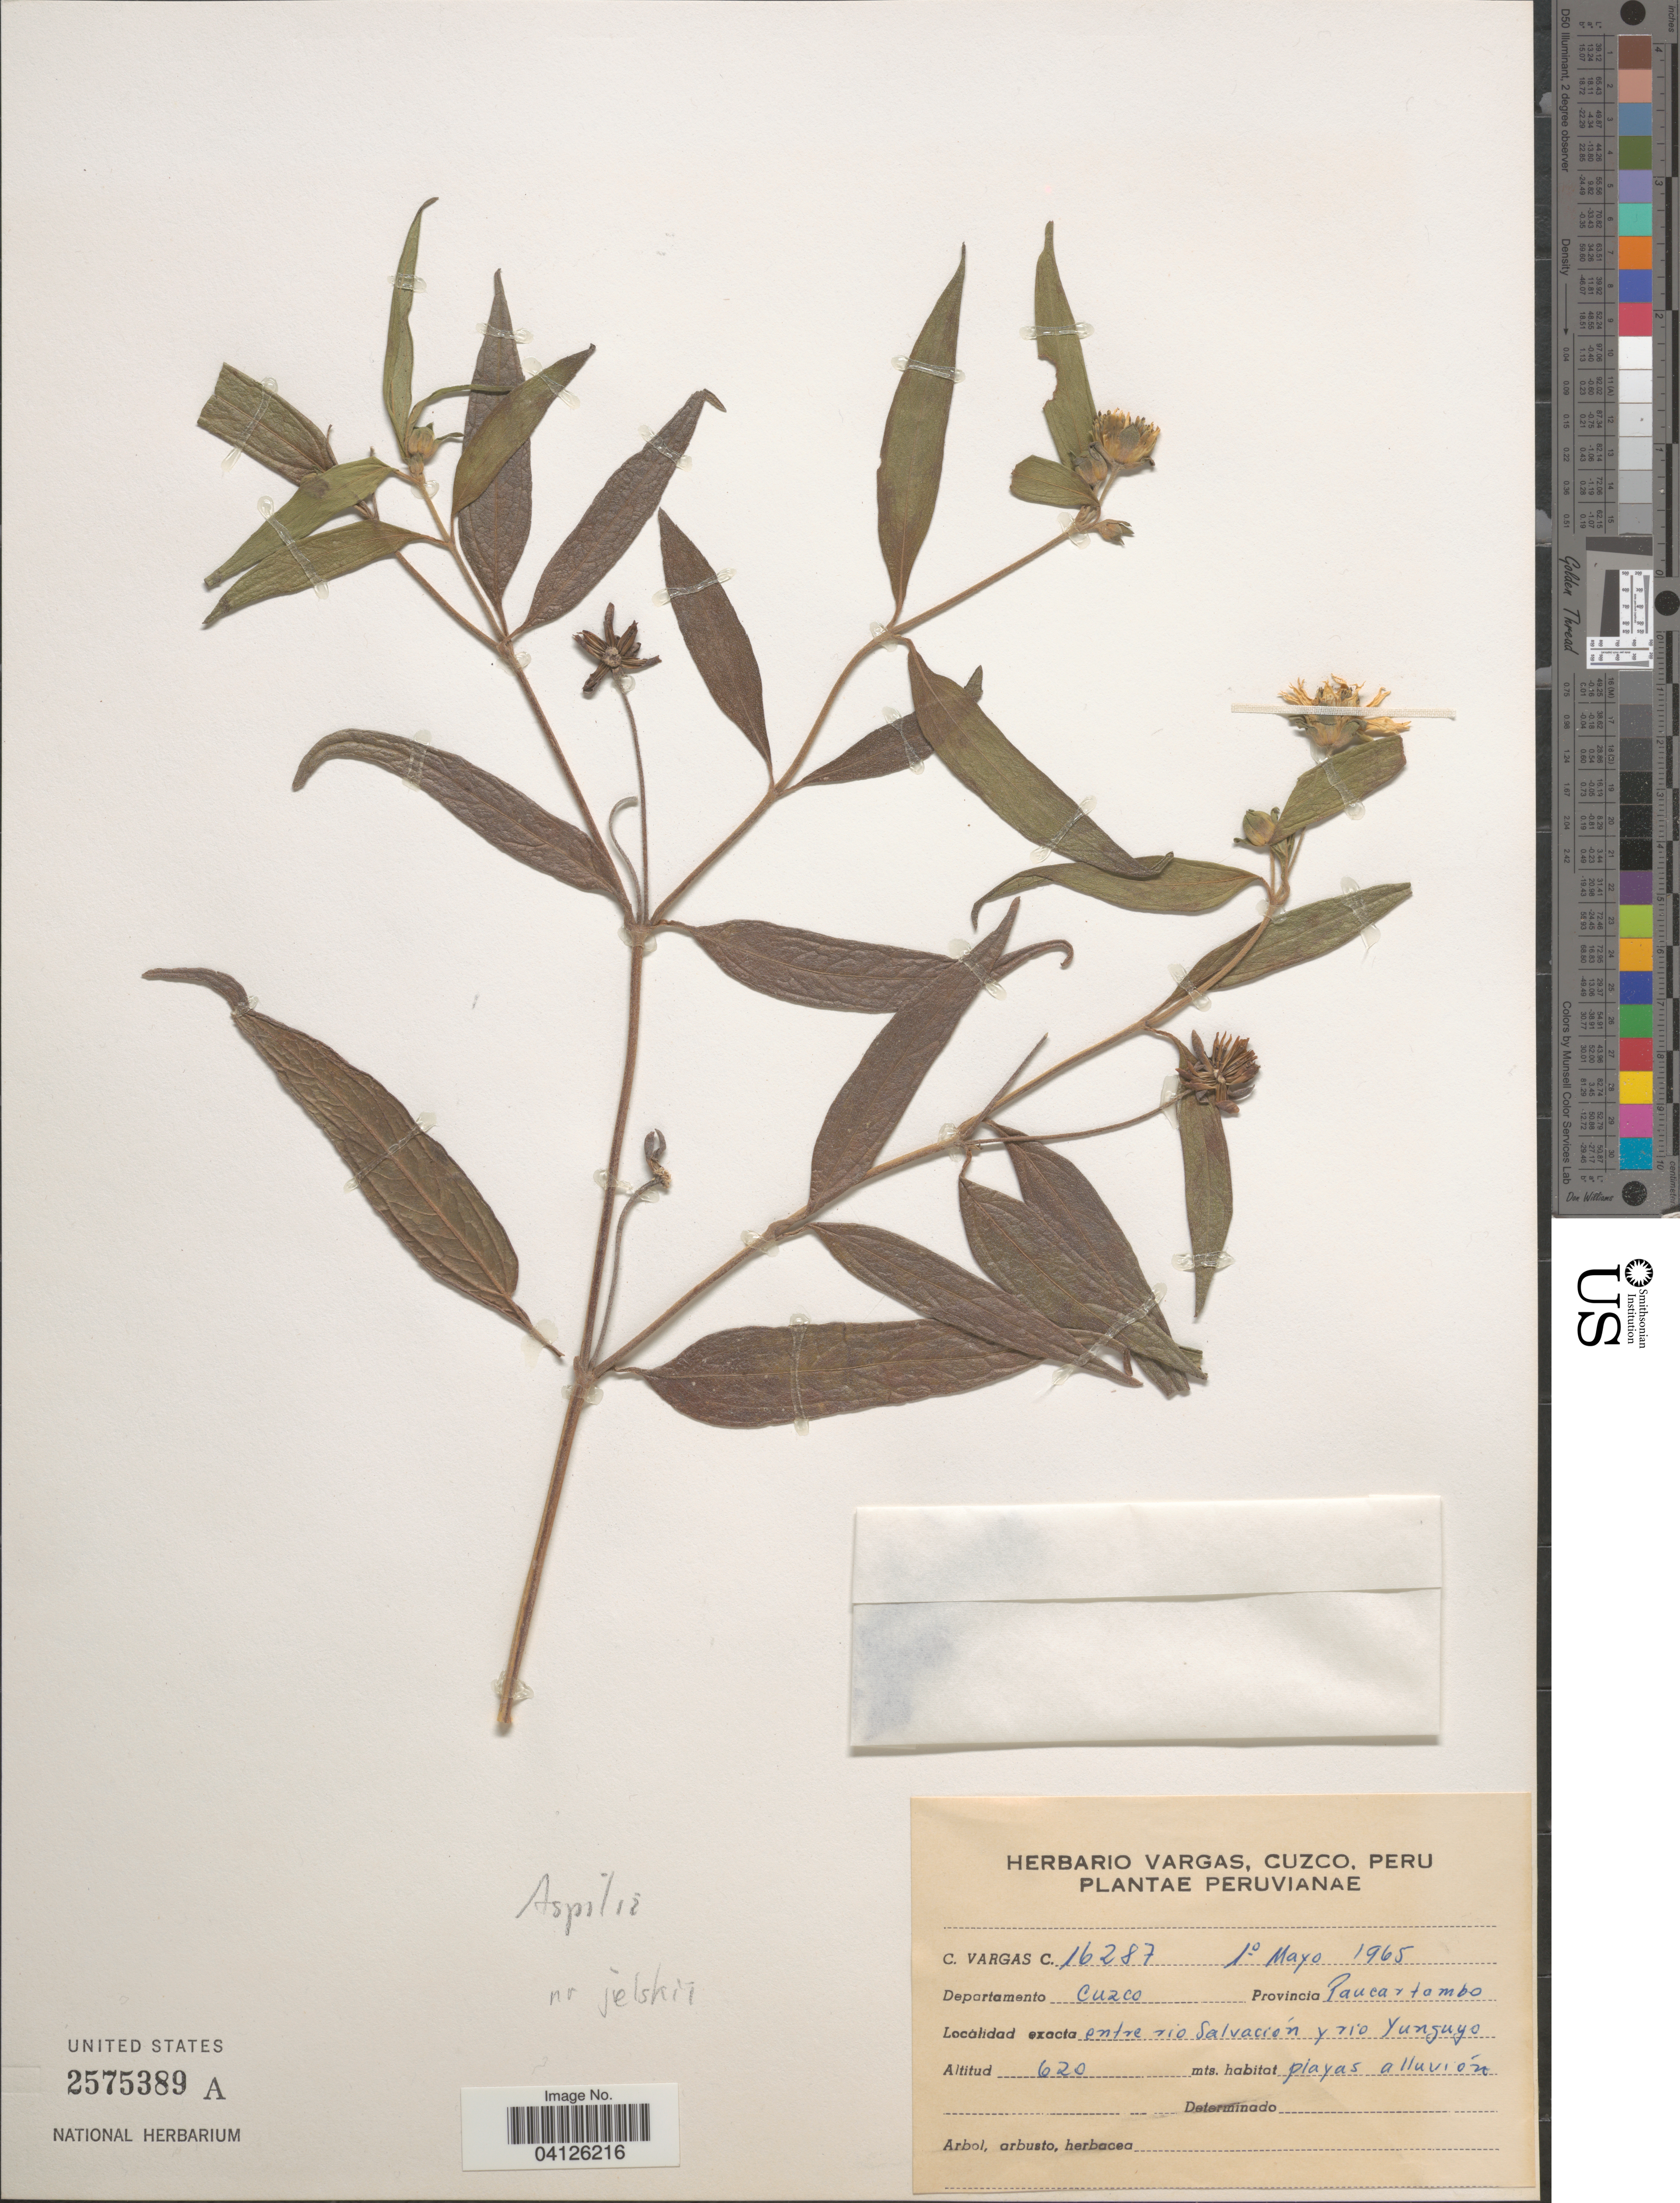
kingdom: Plantae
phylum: Tracheophyta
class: Magnoliopsida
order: Asterales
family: Asteraceae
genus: Aspilia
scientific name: Aspilia jelskii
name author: S.F. Blake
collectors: C. Vargas Calderón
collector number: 16287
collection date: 1965-05-01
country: Peru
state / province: Cusco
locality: Peruvianae. Departamento Cuzco Provinca Paucartambo. Entre rio Salvación y rio Yunguyo.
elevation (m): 620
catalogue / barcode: US 2575389A